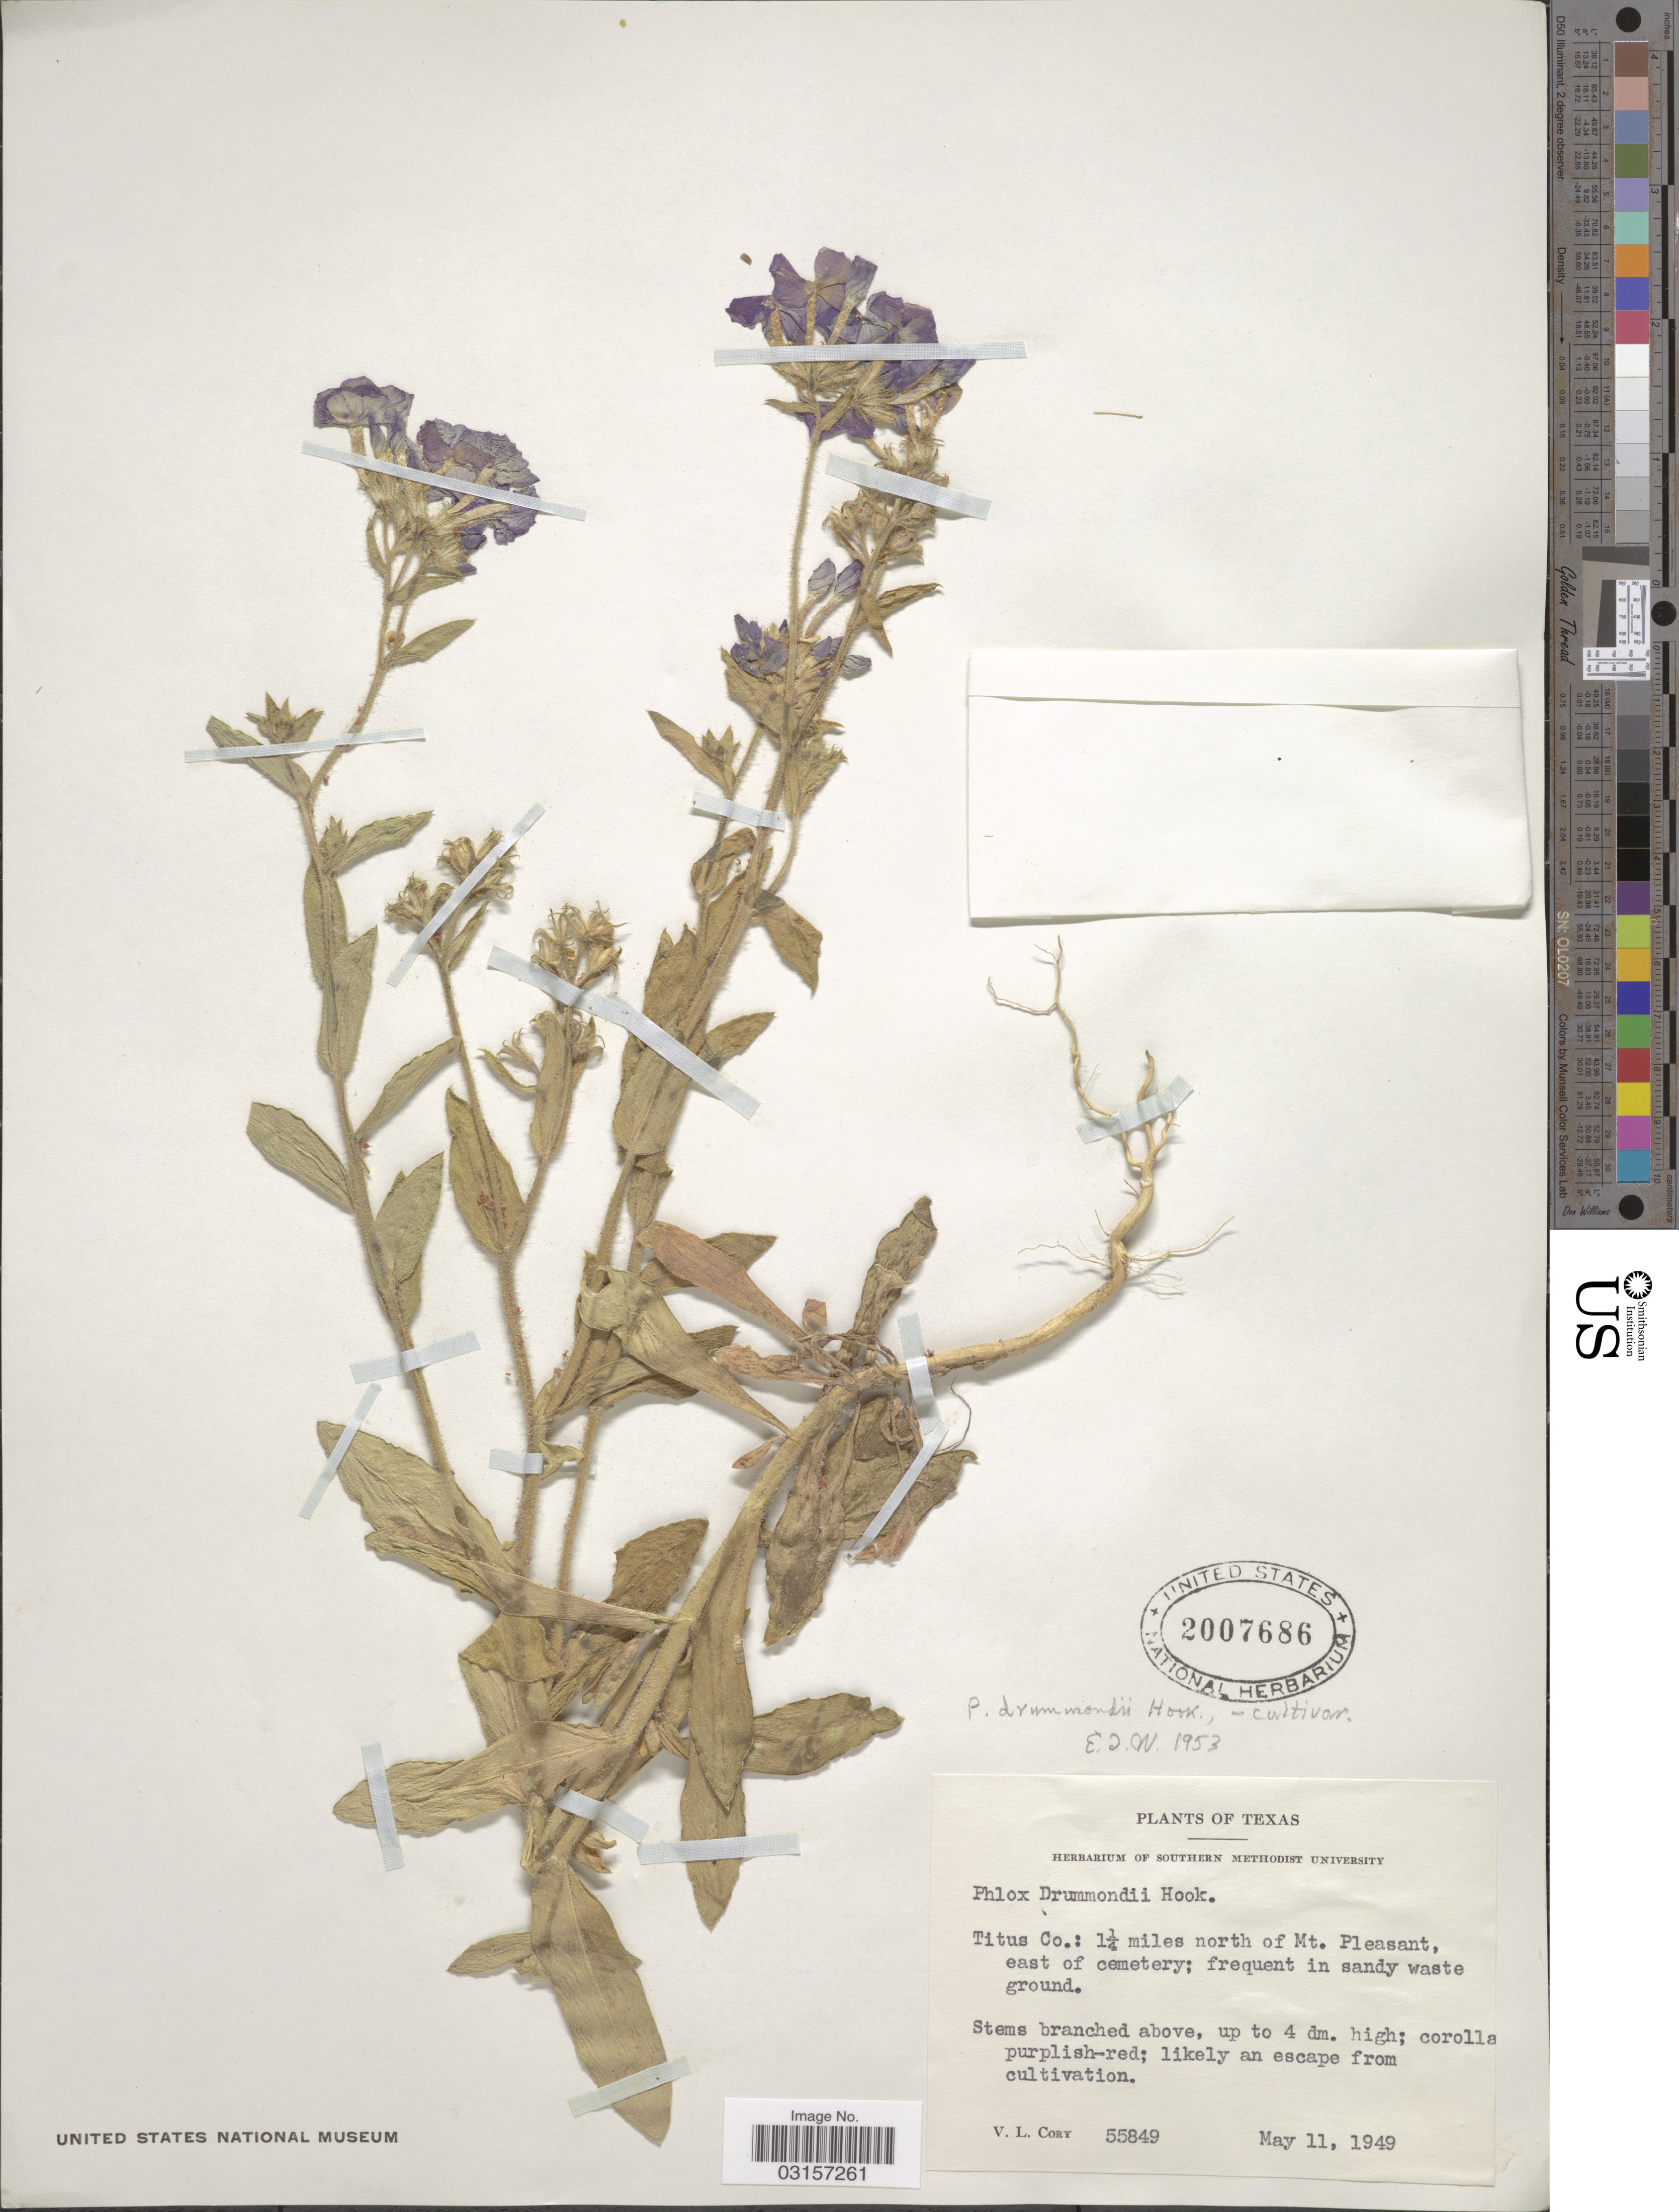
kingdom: Plantae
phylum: Tracheophyta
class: Magnoliopsida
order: Ericales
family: Polemoniaceae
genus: Phlox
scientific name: Phlox drummondii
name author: Hook.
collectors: V. Cory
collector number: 55849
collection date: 1949-05-11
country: United States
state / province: Texas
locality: Titus Co.: 1¼ miles north of Mt. Pleasant, east of cemetery.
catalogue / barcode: US 2007686